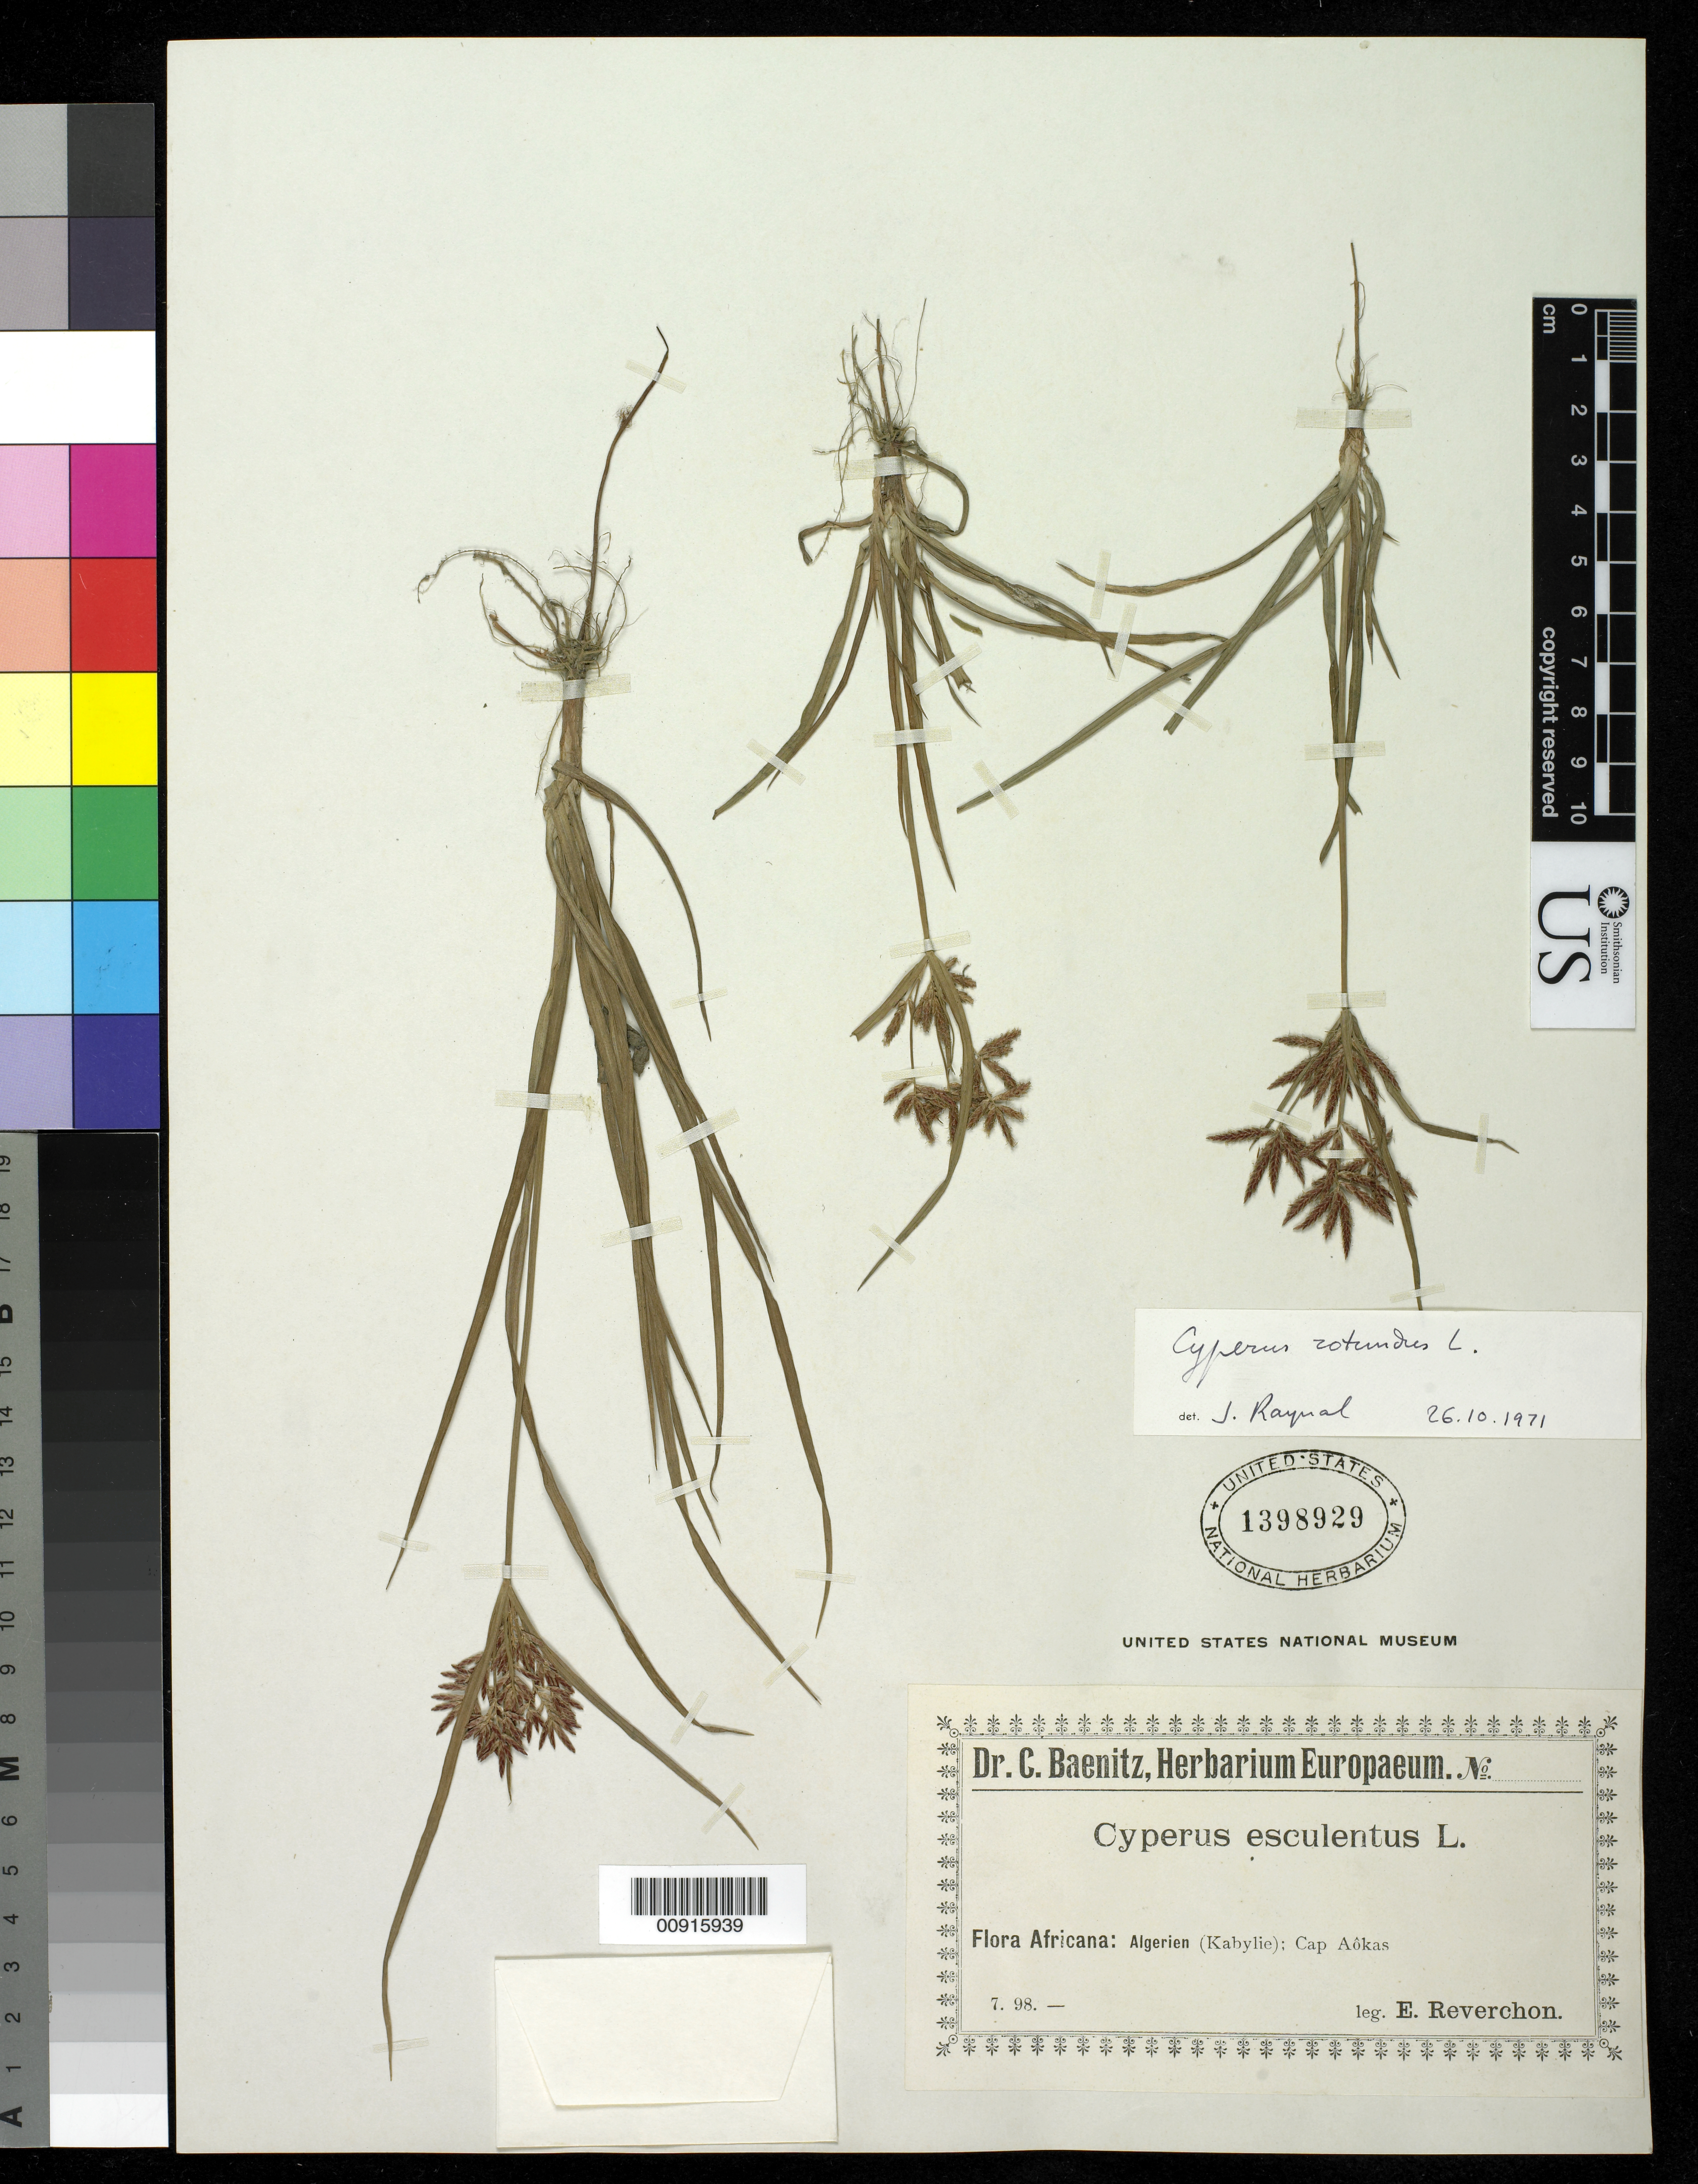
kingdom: Plantae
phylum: Tracheophyta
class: Liliopsida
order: Poales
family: Cyperaceae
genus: Cyperus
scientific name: Cyperus rotundus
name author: L.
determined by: Raynal, J.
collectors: E. Reverchon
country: Algeria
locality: (Kabylie); Cap Aukas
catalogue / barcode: US 1398929